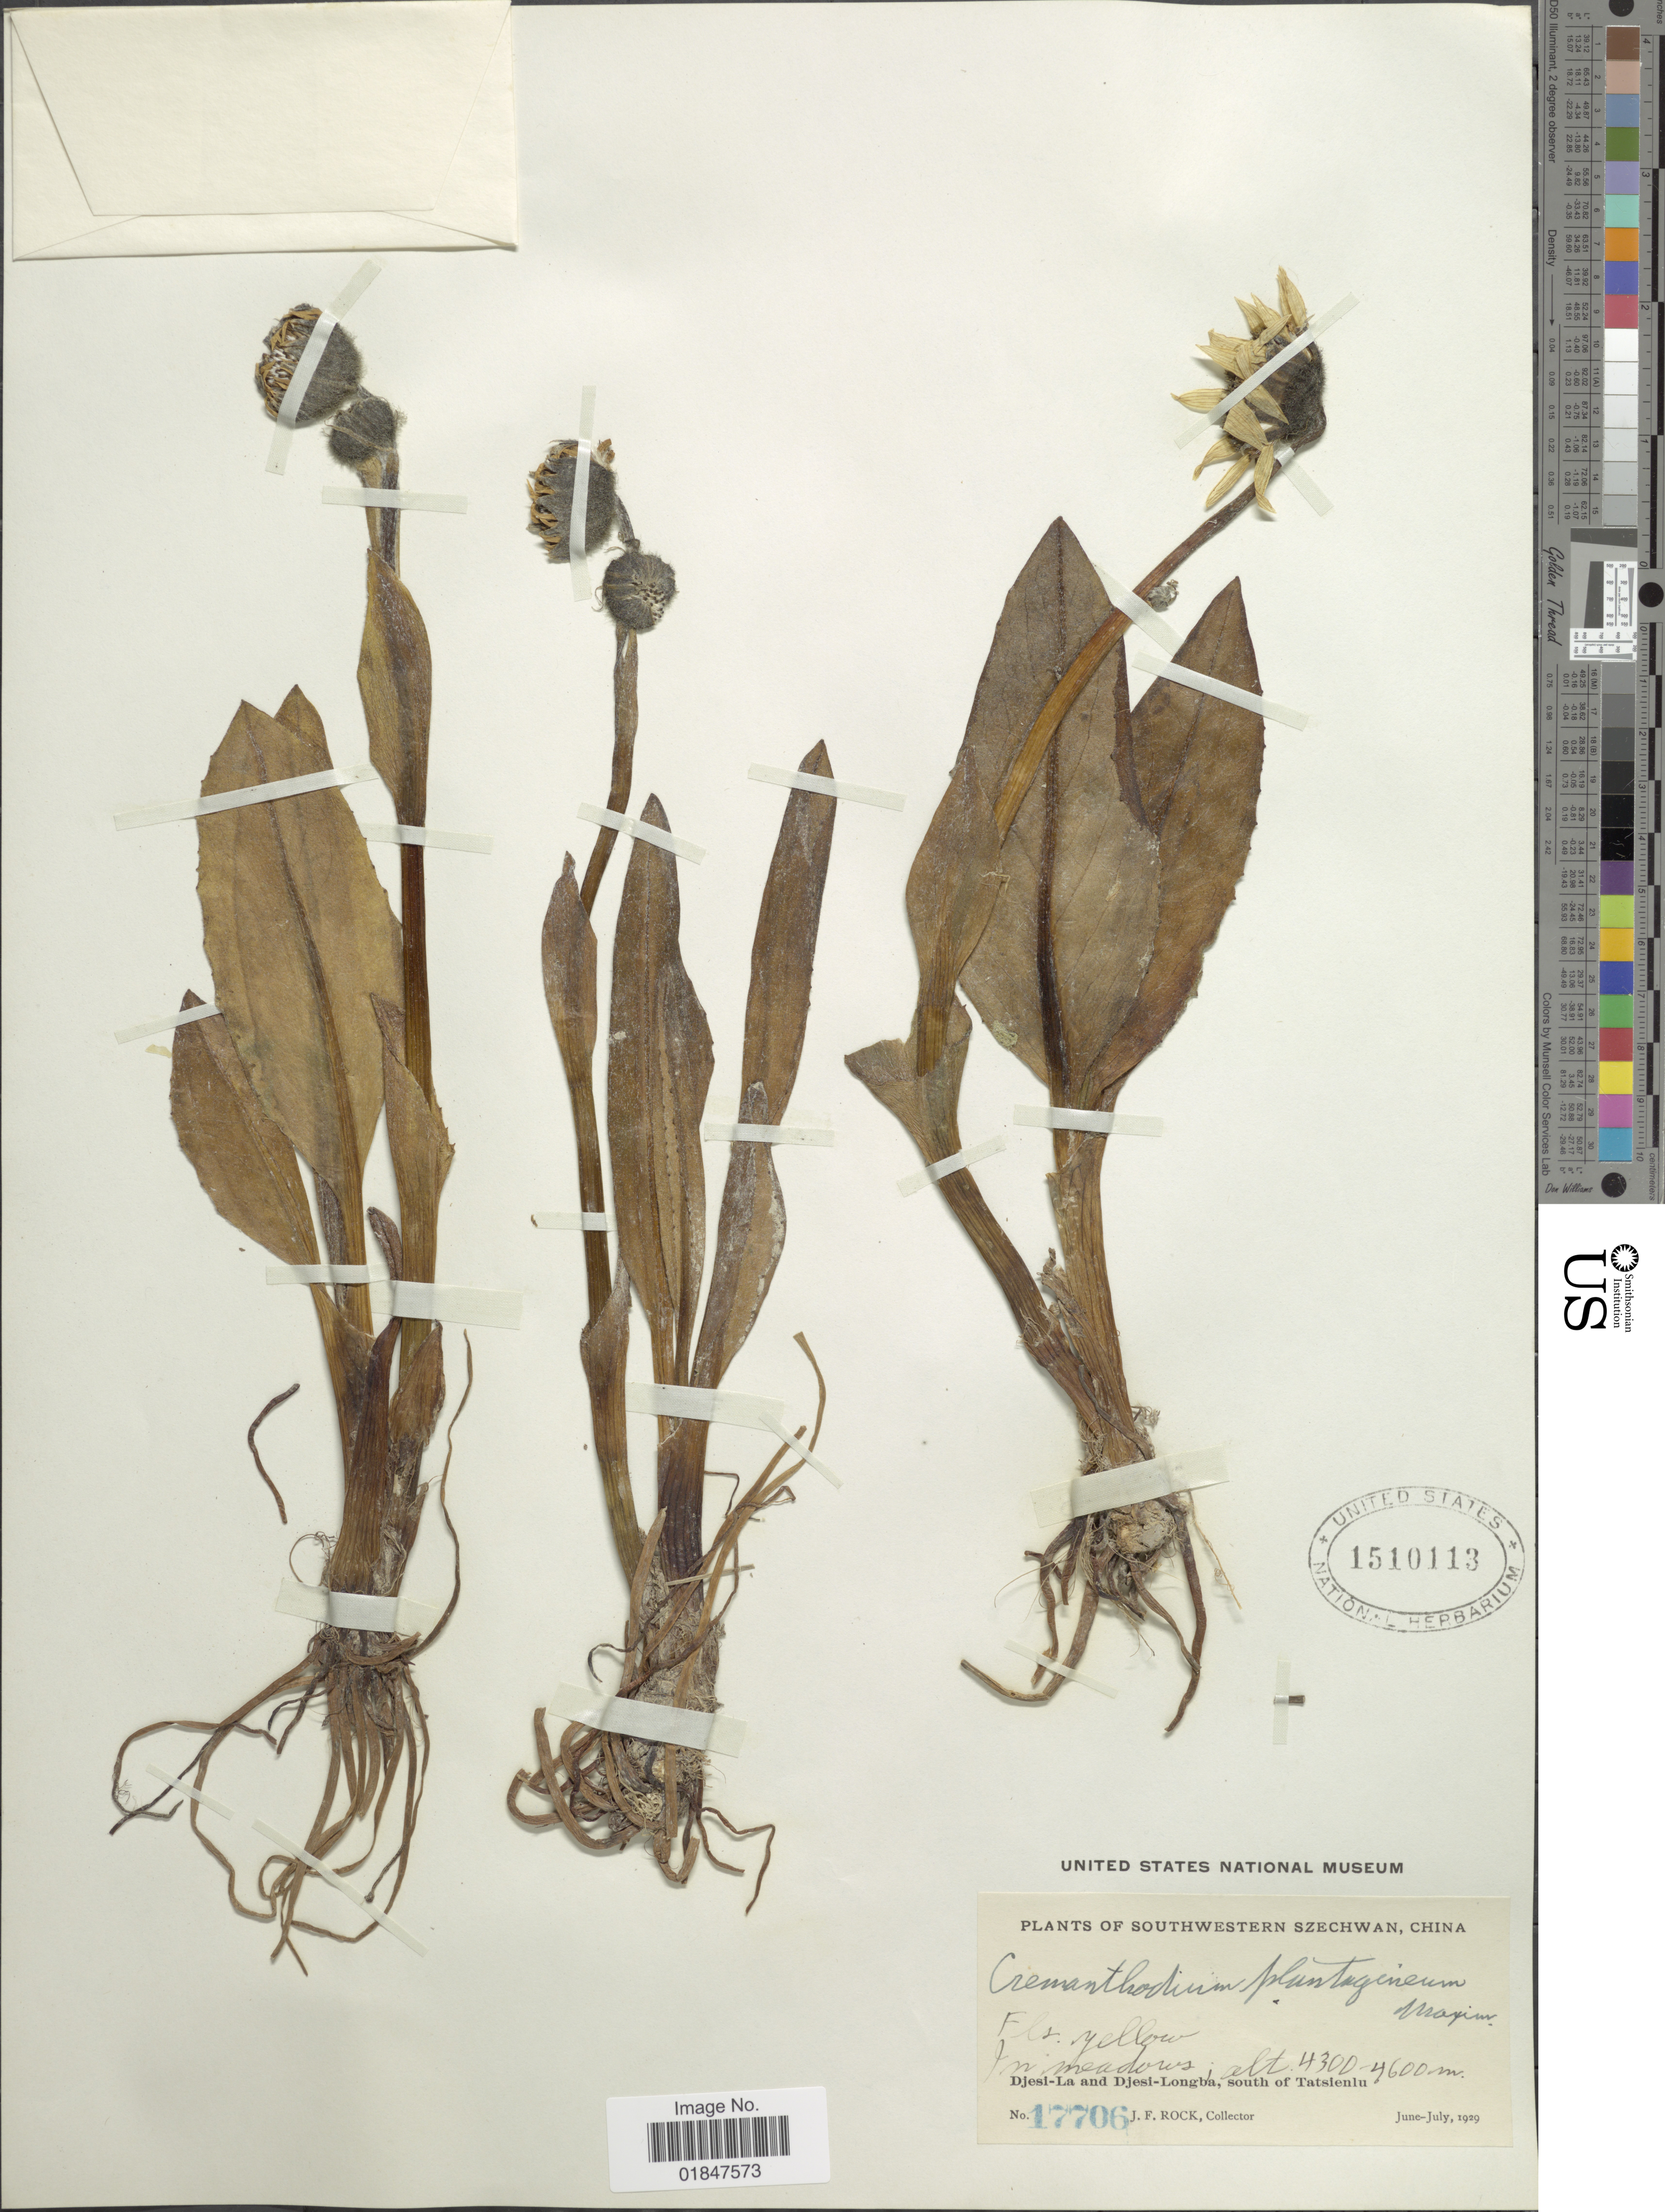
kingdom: Plantae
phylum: Tracheophyta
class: Magnoliopsida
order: Asterales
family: Asteraceae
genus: Cremanthodium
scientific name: Cremanthodium ellisii var. ellisii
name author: (Hook. f.) Kitam.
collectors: J. Rock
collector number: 17706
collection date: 1929-06/1929-07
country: China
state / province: Sichuan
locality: Southwestern Szechwan, Djesi-La and Djesi-Longba, south of Tatsieniu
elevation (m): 4300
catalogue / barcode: US 1510113